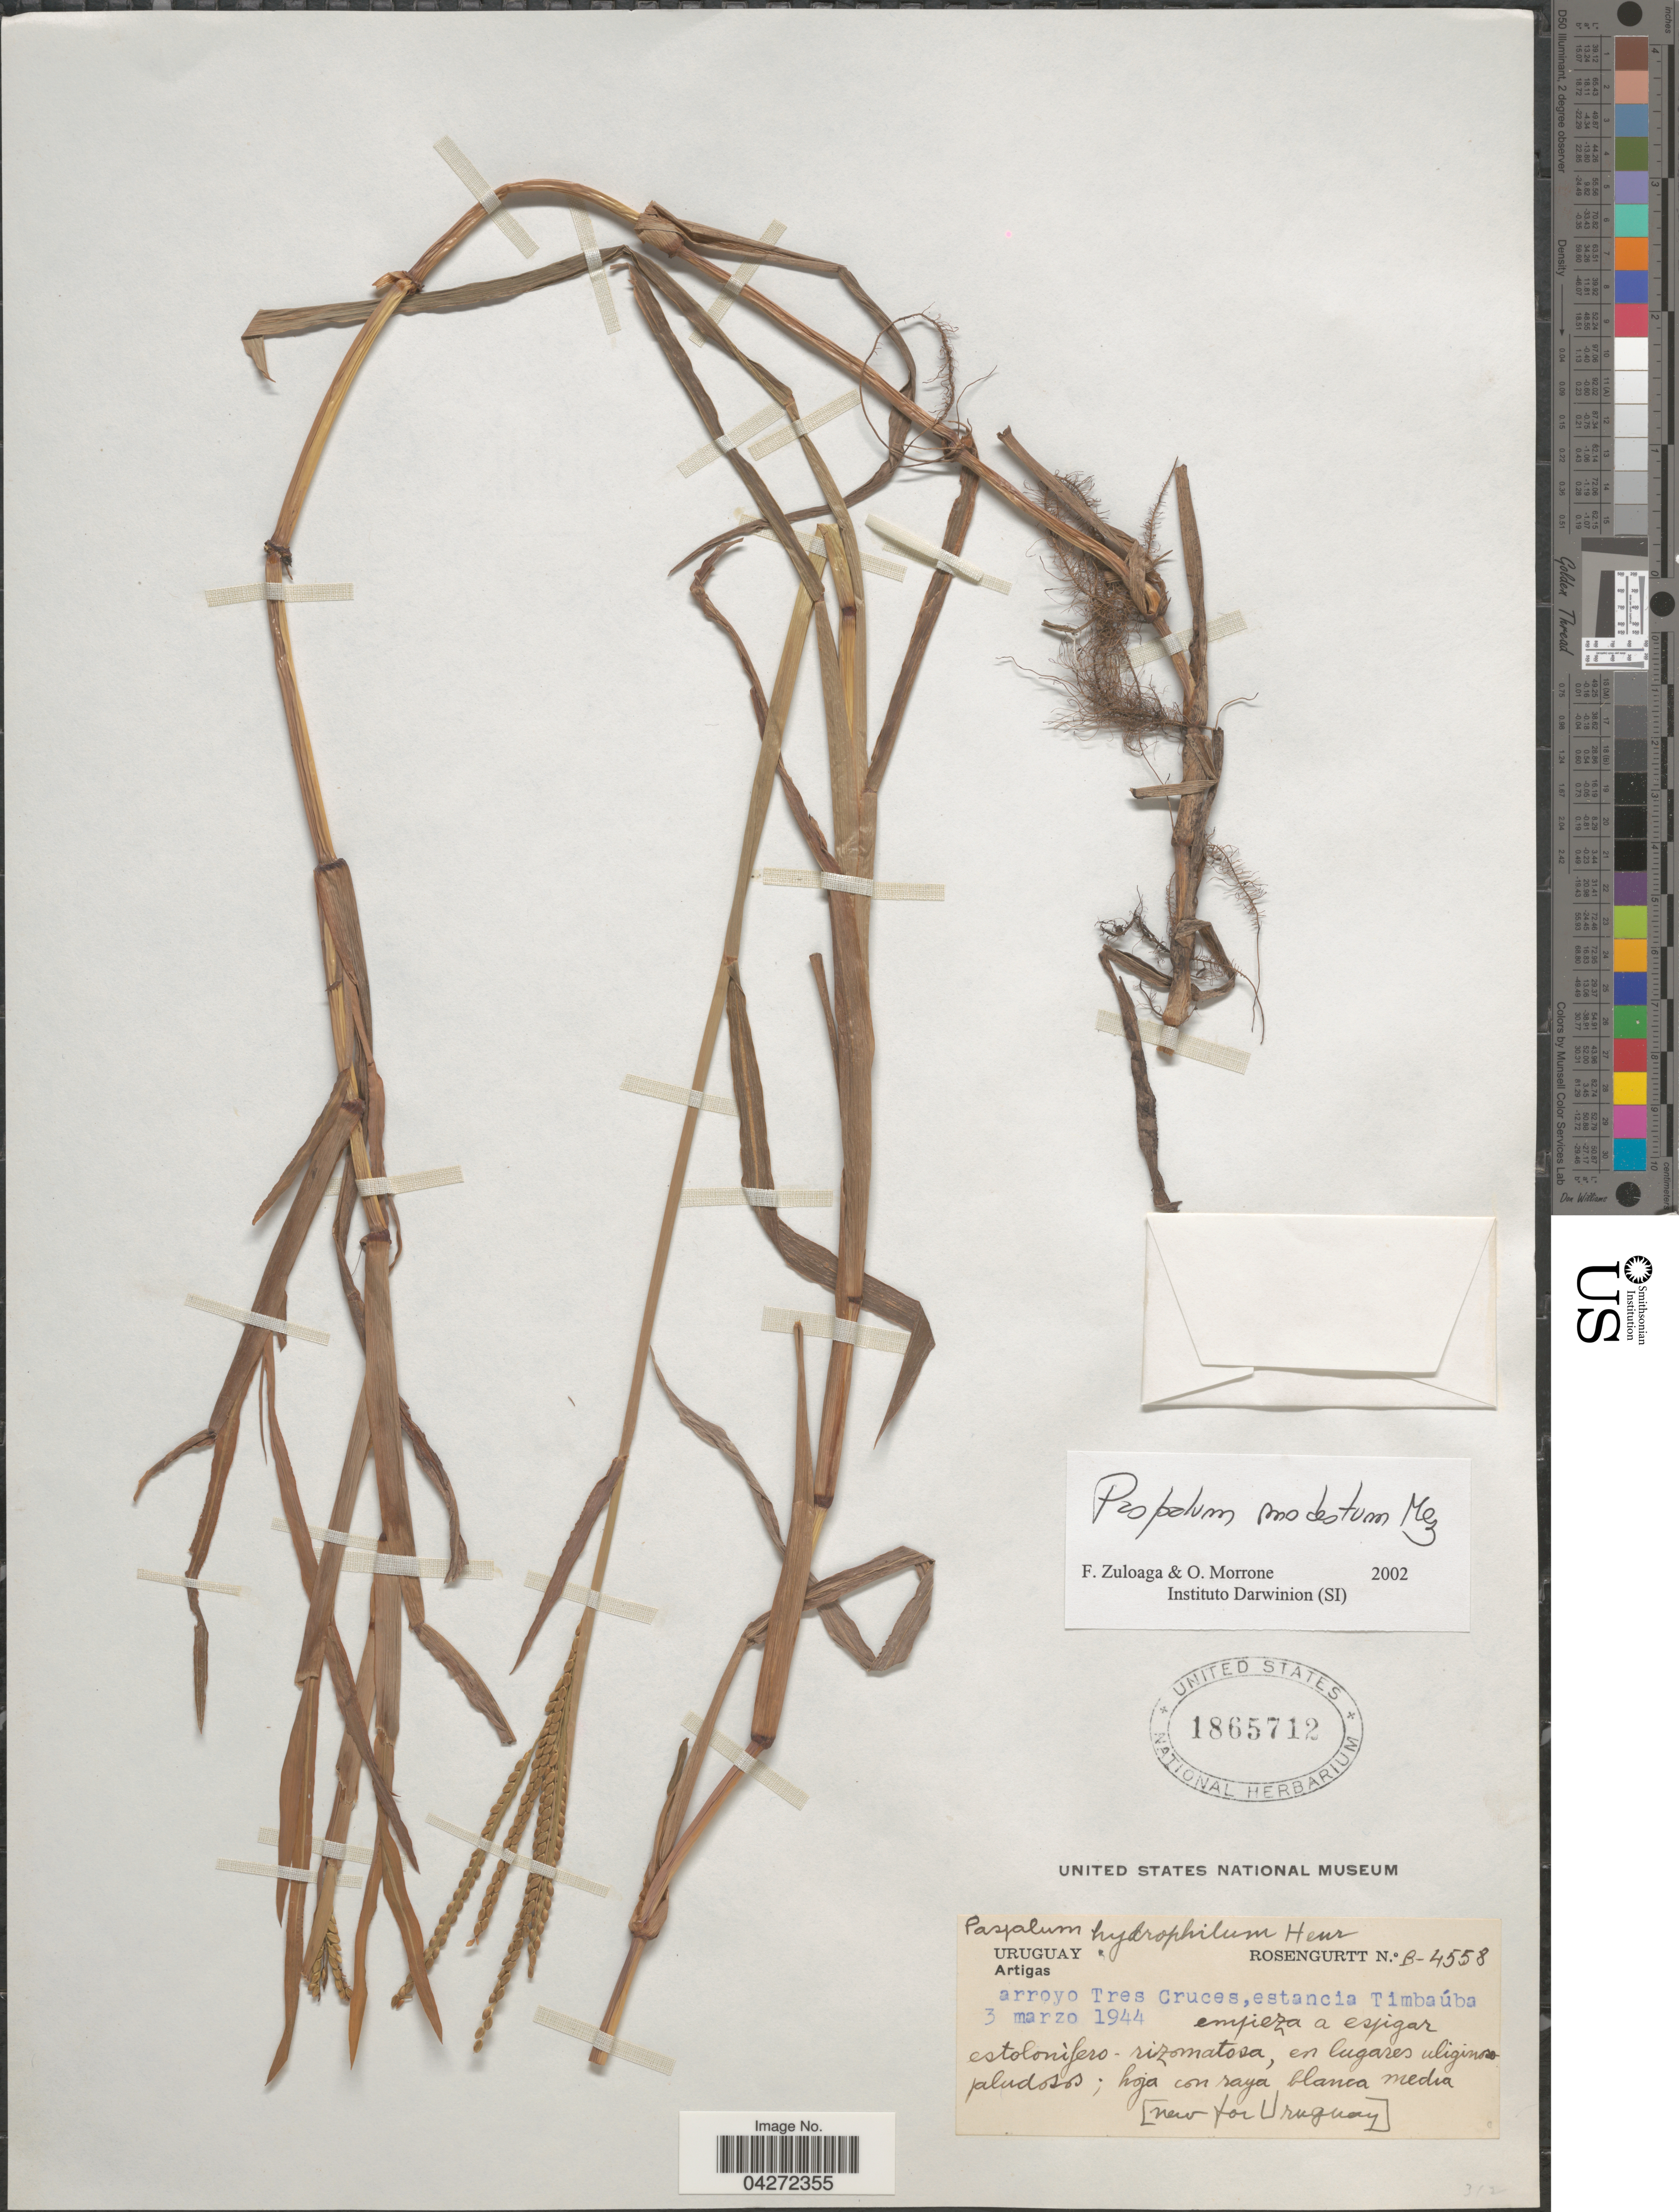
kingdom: Plantae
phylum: Tracheophyta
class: Liliopsida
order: Poales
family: Poaceae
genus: Paspalum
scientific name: Paspalum modestum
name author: Mez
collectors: Rosengurtt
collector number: B-4558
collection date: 1944-03-03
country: Uruguay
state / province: Artigas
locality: Arroyo Tres Cruces, estancia Timbaúba.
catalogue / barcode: US 1865712